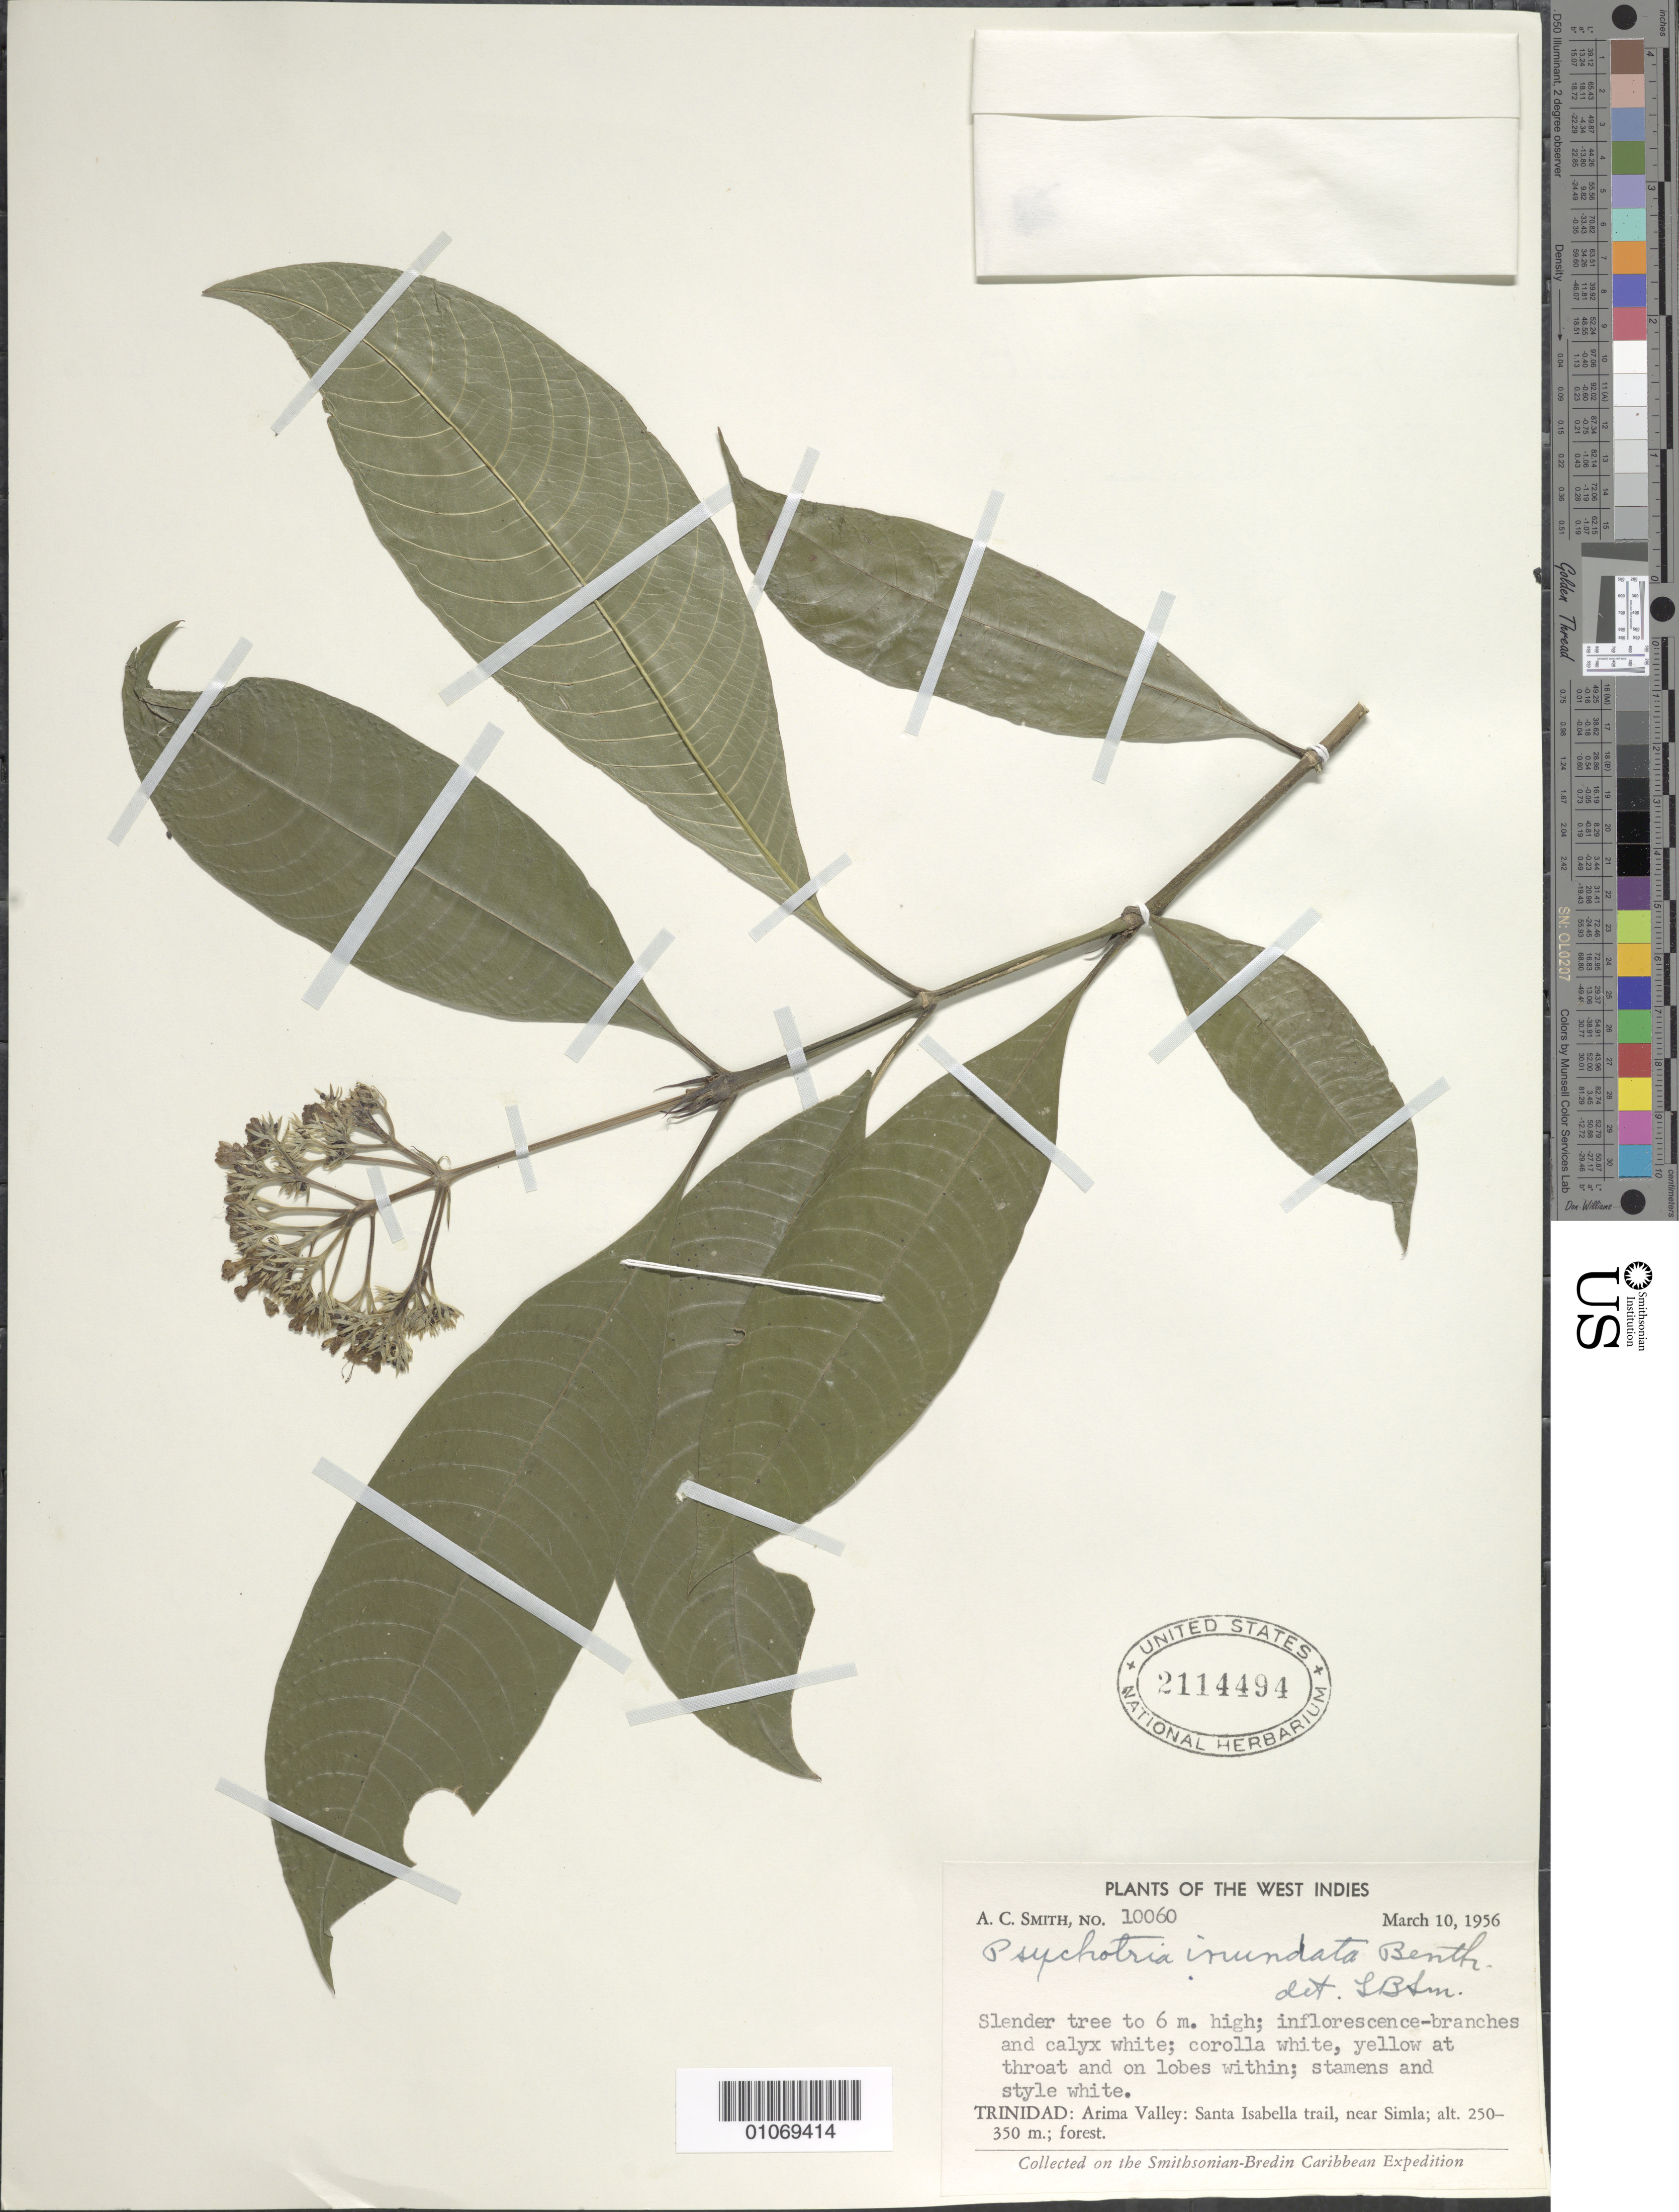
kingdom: Plantae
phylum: Tracheophyta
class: Magnoliopsida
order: Gentianales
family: Rubiaceae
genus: Psychotria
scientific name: Psychotria capitata subsp. amplifolia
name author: (Raeusch.) Steyerm.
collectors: A. C. Smith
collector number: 10060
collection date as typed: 10 Mar 1956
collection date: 1956-03-10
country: Trinidad and Tobago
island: Trinidad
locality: Arima Valley, Santa Isabella Trail, near Simla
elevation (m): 250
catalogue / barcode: US 2114494